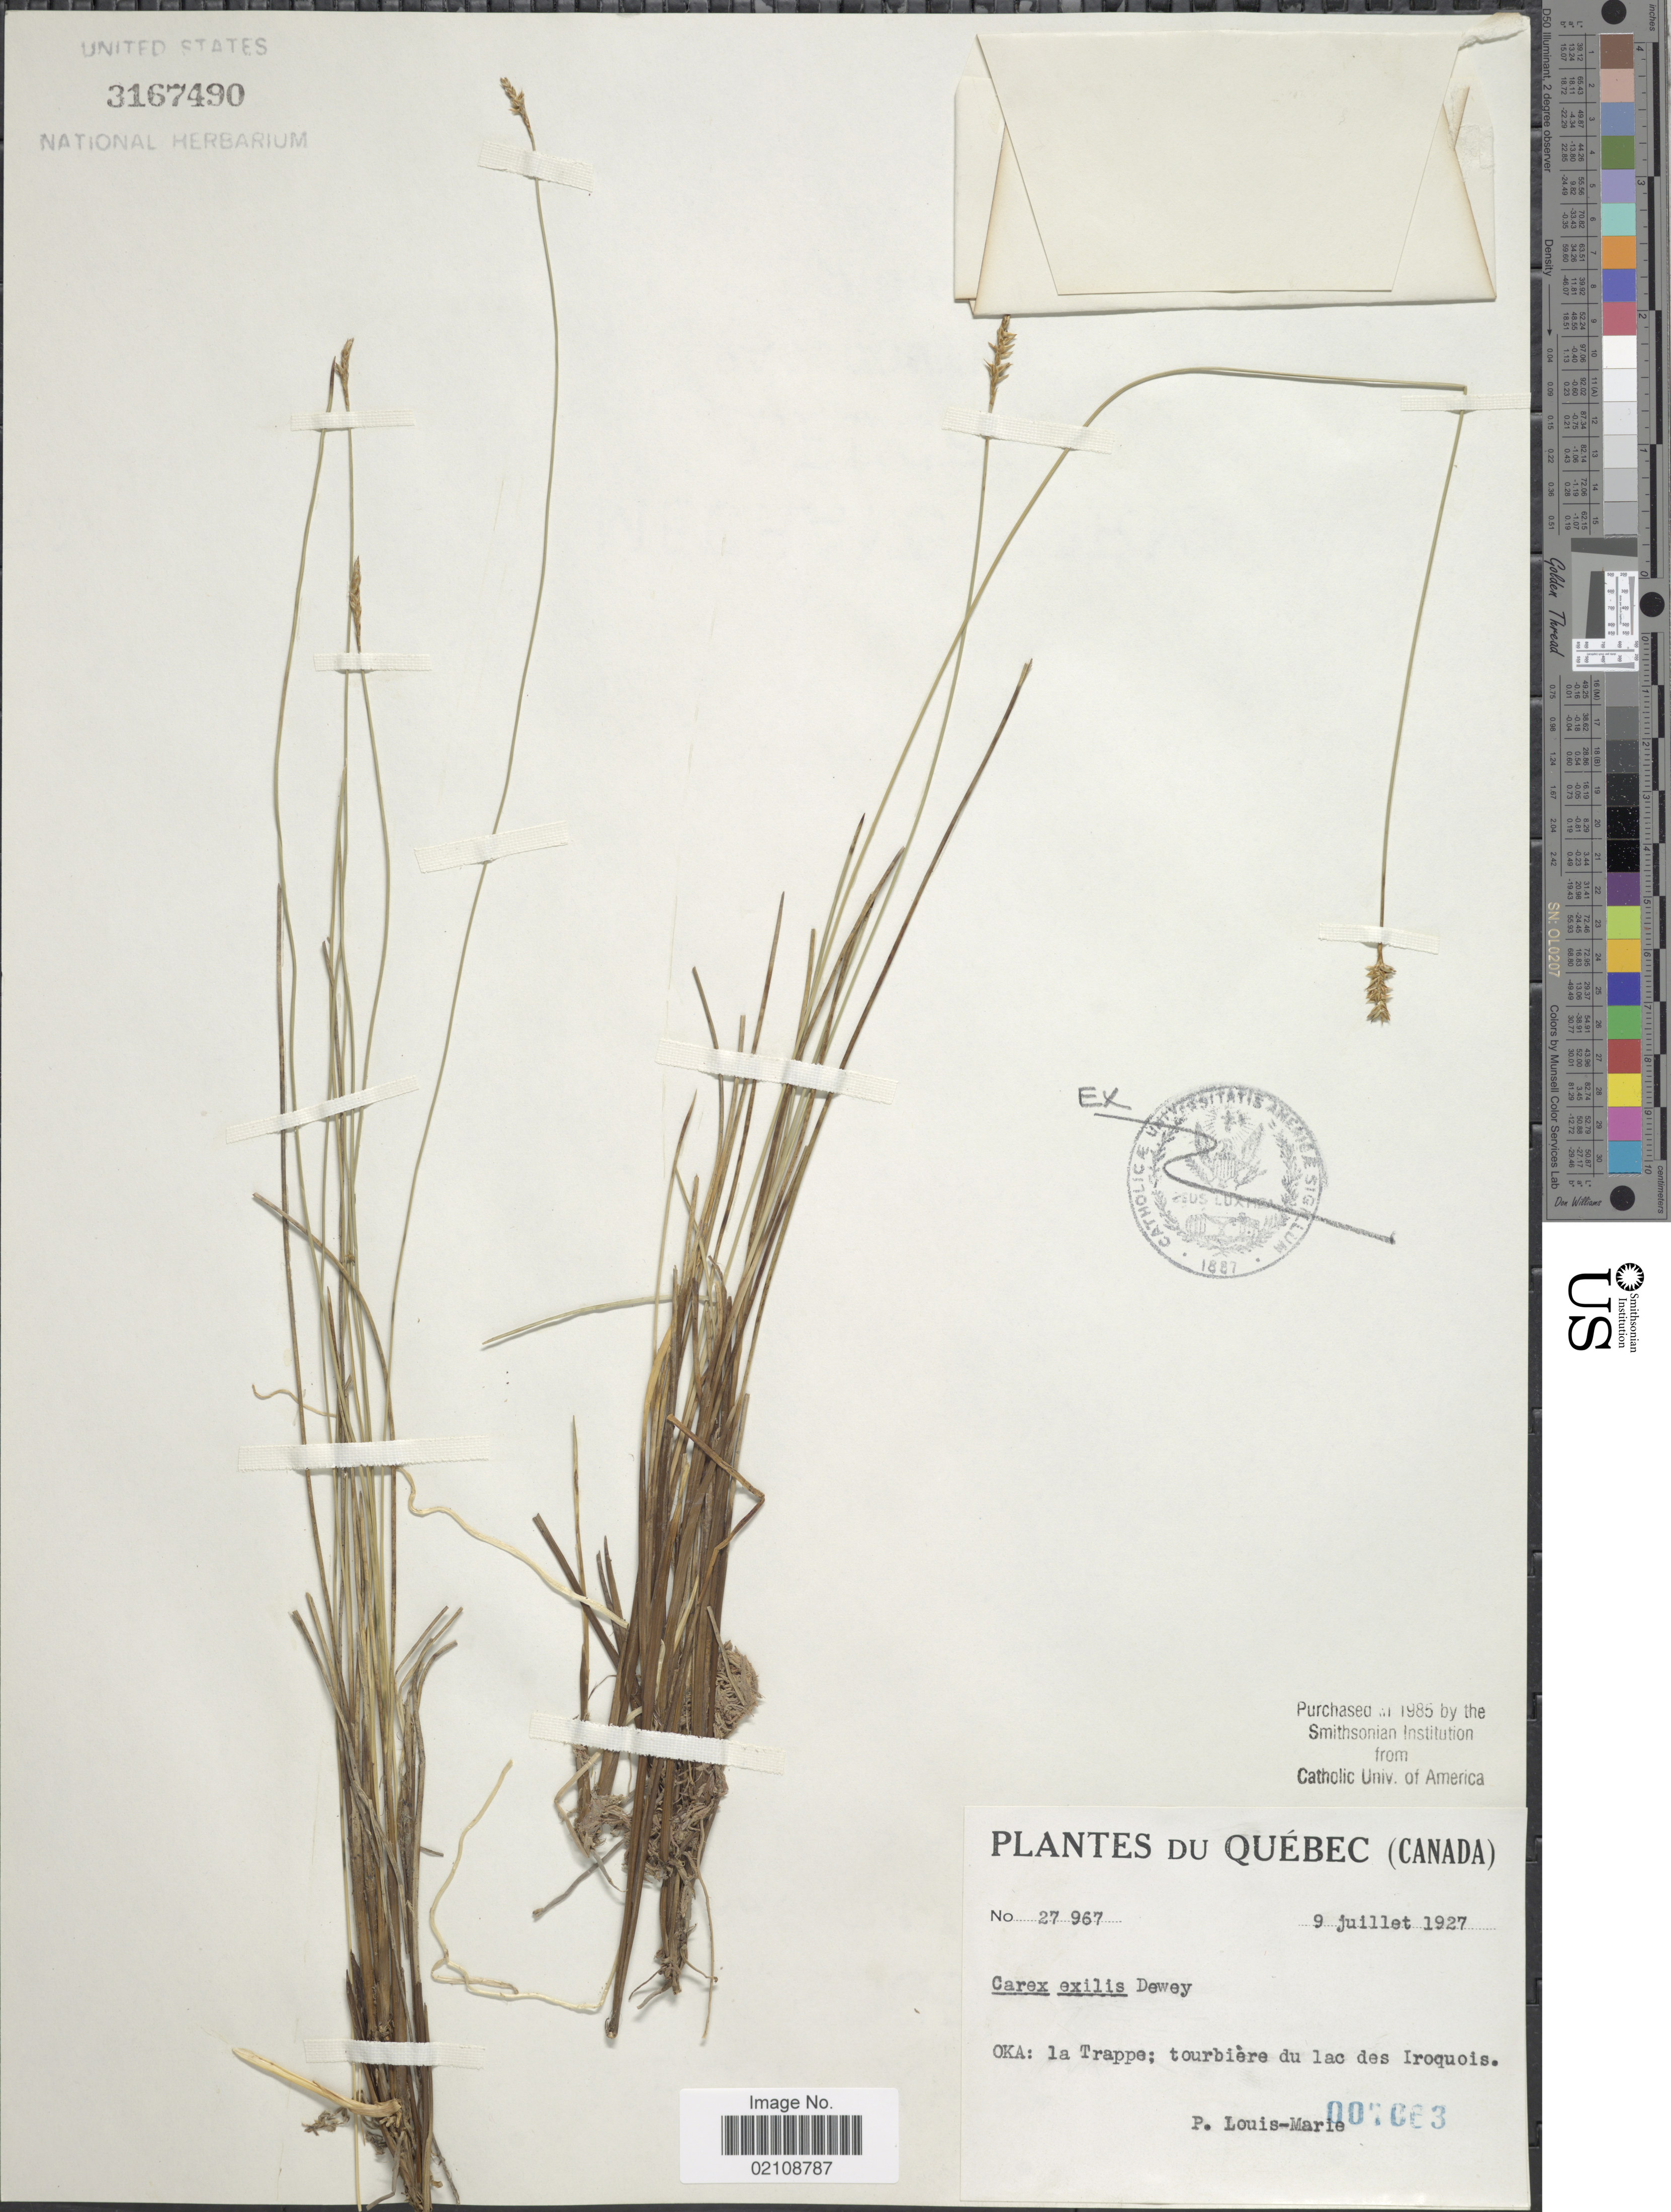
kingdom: Plantae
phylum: Tracheophyta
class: Liliopsida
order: Poales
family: Cyperaceae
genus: Carex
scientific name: Carex exilis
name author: Dewey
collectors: L.-M. LaLonde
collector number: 27967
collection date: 1927-07-09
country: Canada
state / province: Quebec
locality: Oka: la Trappe; tourbiere du lac des Iroquois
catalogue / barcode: US 3167490